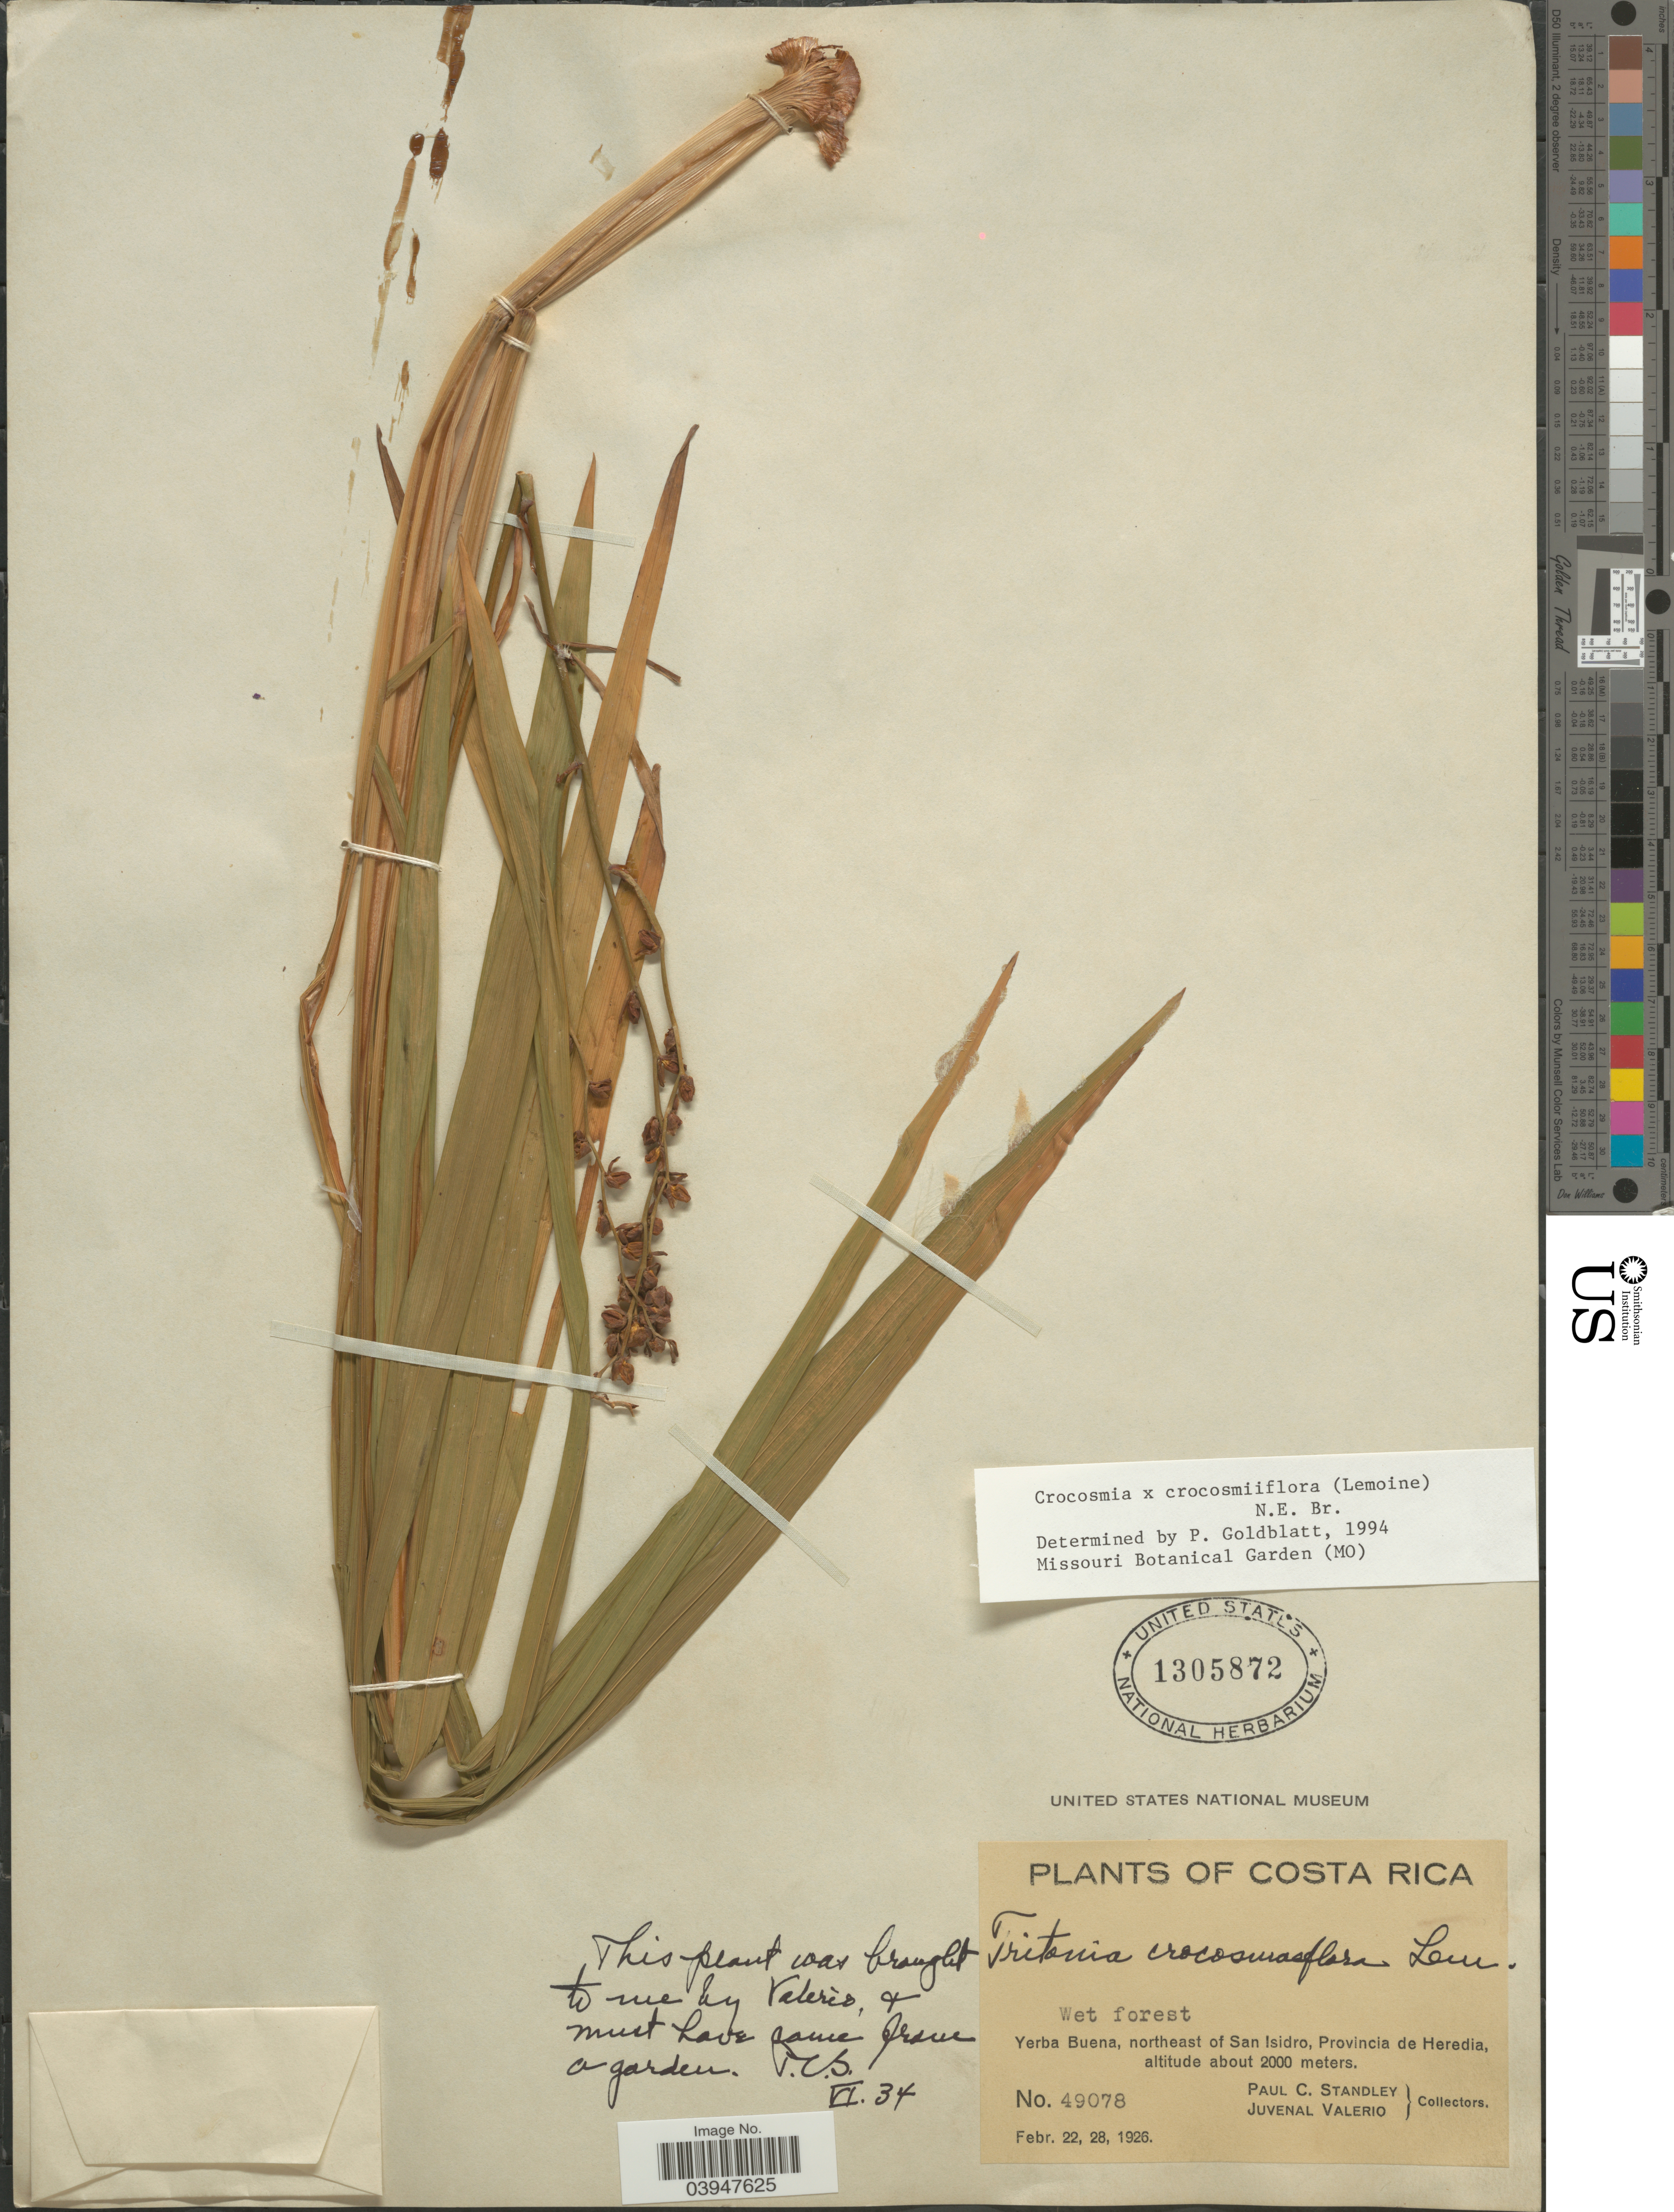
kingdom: Plantae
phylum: Tracheophyta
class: Liliopsida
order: Asparagales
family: Iridaceae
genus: Crocosmia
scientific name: Crocosmia x crocosmiiflora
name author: (Lemoine) N.E. Br.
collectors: P. C. Standley & J. Valerio R.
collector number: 49078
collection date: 1926-02-22/1926-02-28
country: Costa Rica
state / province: Heredia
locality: Yerba Buena, northeast of San Isidro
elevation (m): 1200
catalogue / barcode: US 1305872